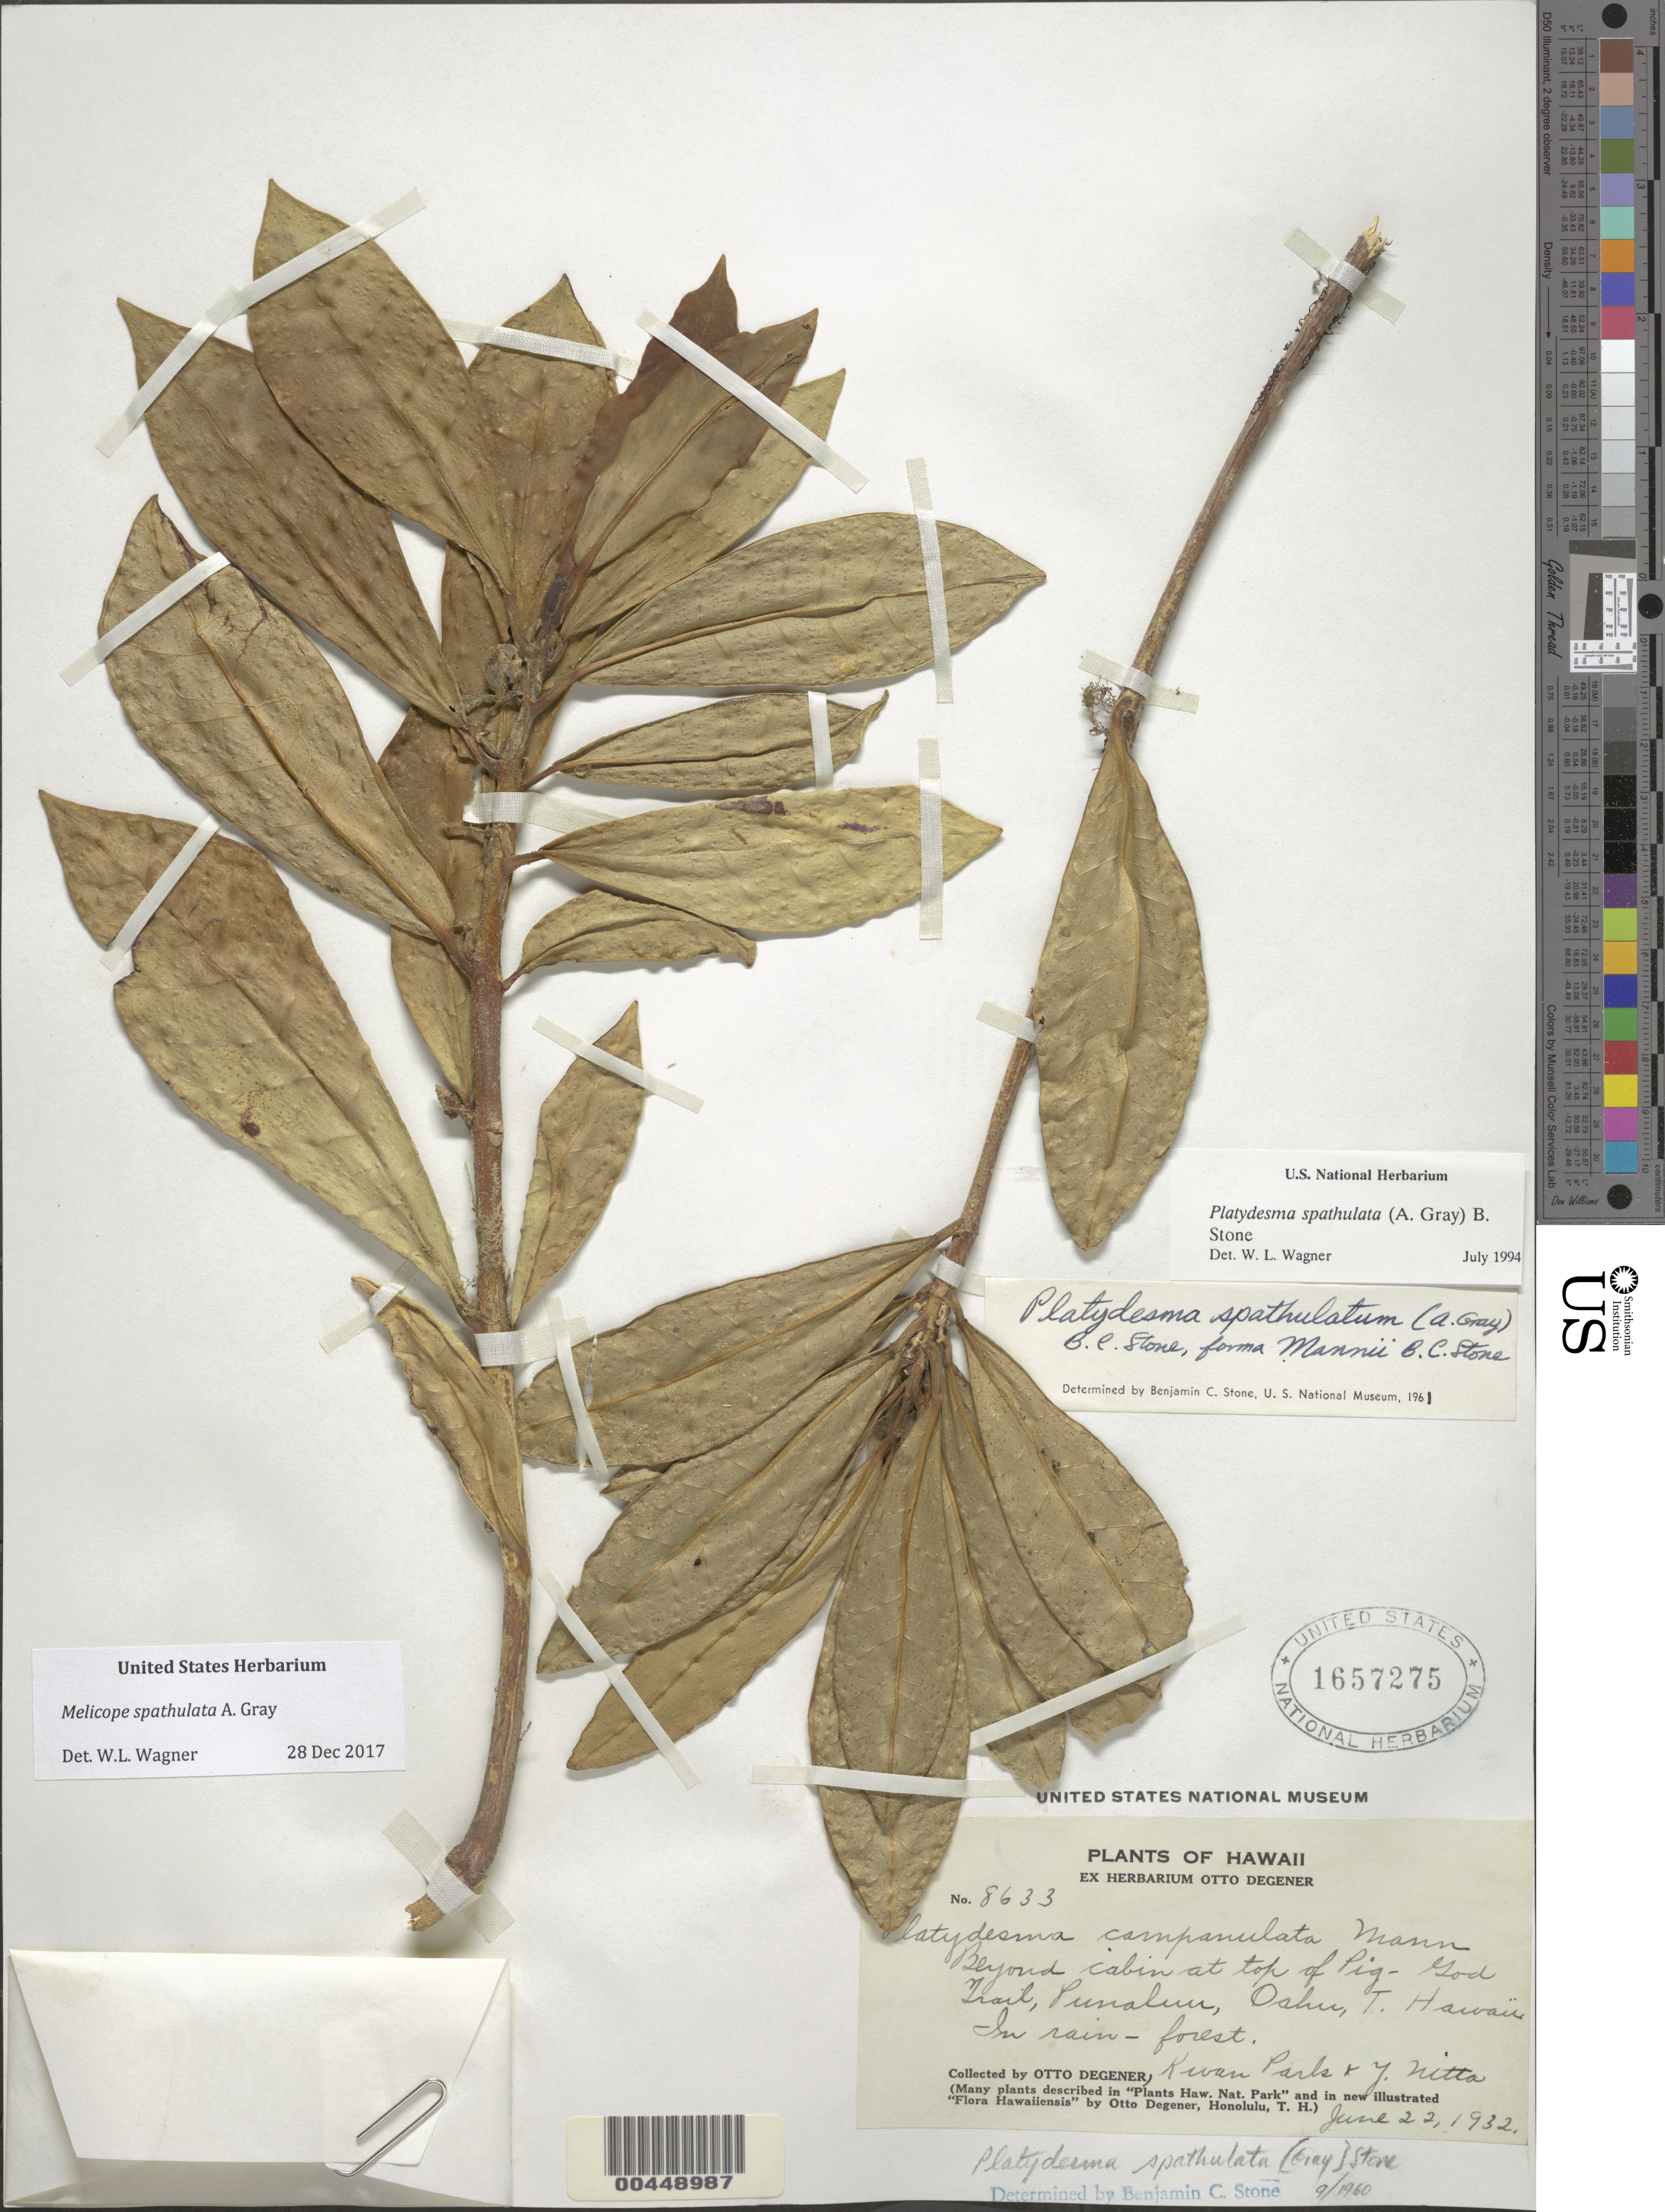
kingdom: Plantae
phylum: Tracheophyta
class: Magnoliopsida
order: Sapindales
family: Rutaceae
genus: Melicope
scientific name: Melicope spathulata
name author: A. Gray in Wilkes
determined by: Wagner, W. L., (BOT), Smithsonian Institution - National Museum of Natural History (UNITED STATES)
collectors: O. Degener, K. Park & Y. Nitta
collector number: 8633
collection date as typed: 22 Jun 1932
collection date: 1932-06-22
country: United States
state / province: Hawaii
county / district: Honolulu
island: Oahu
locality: Beyond cabin at top of Pig-God Trail, Punaluu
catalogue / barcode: US 1657275